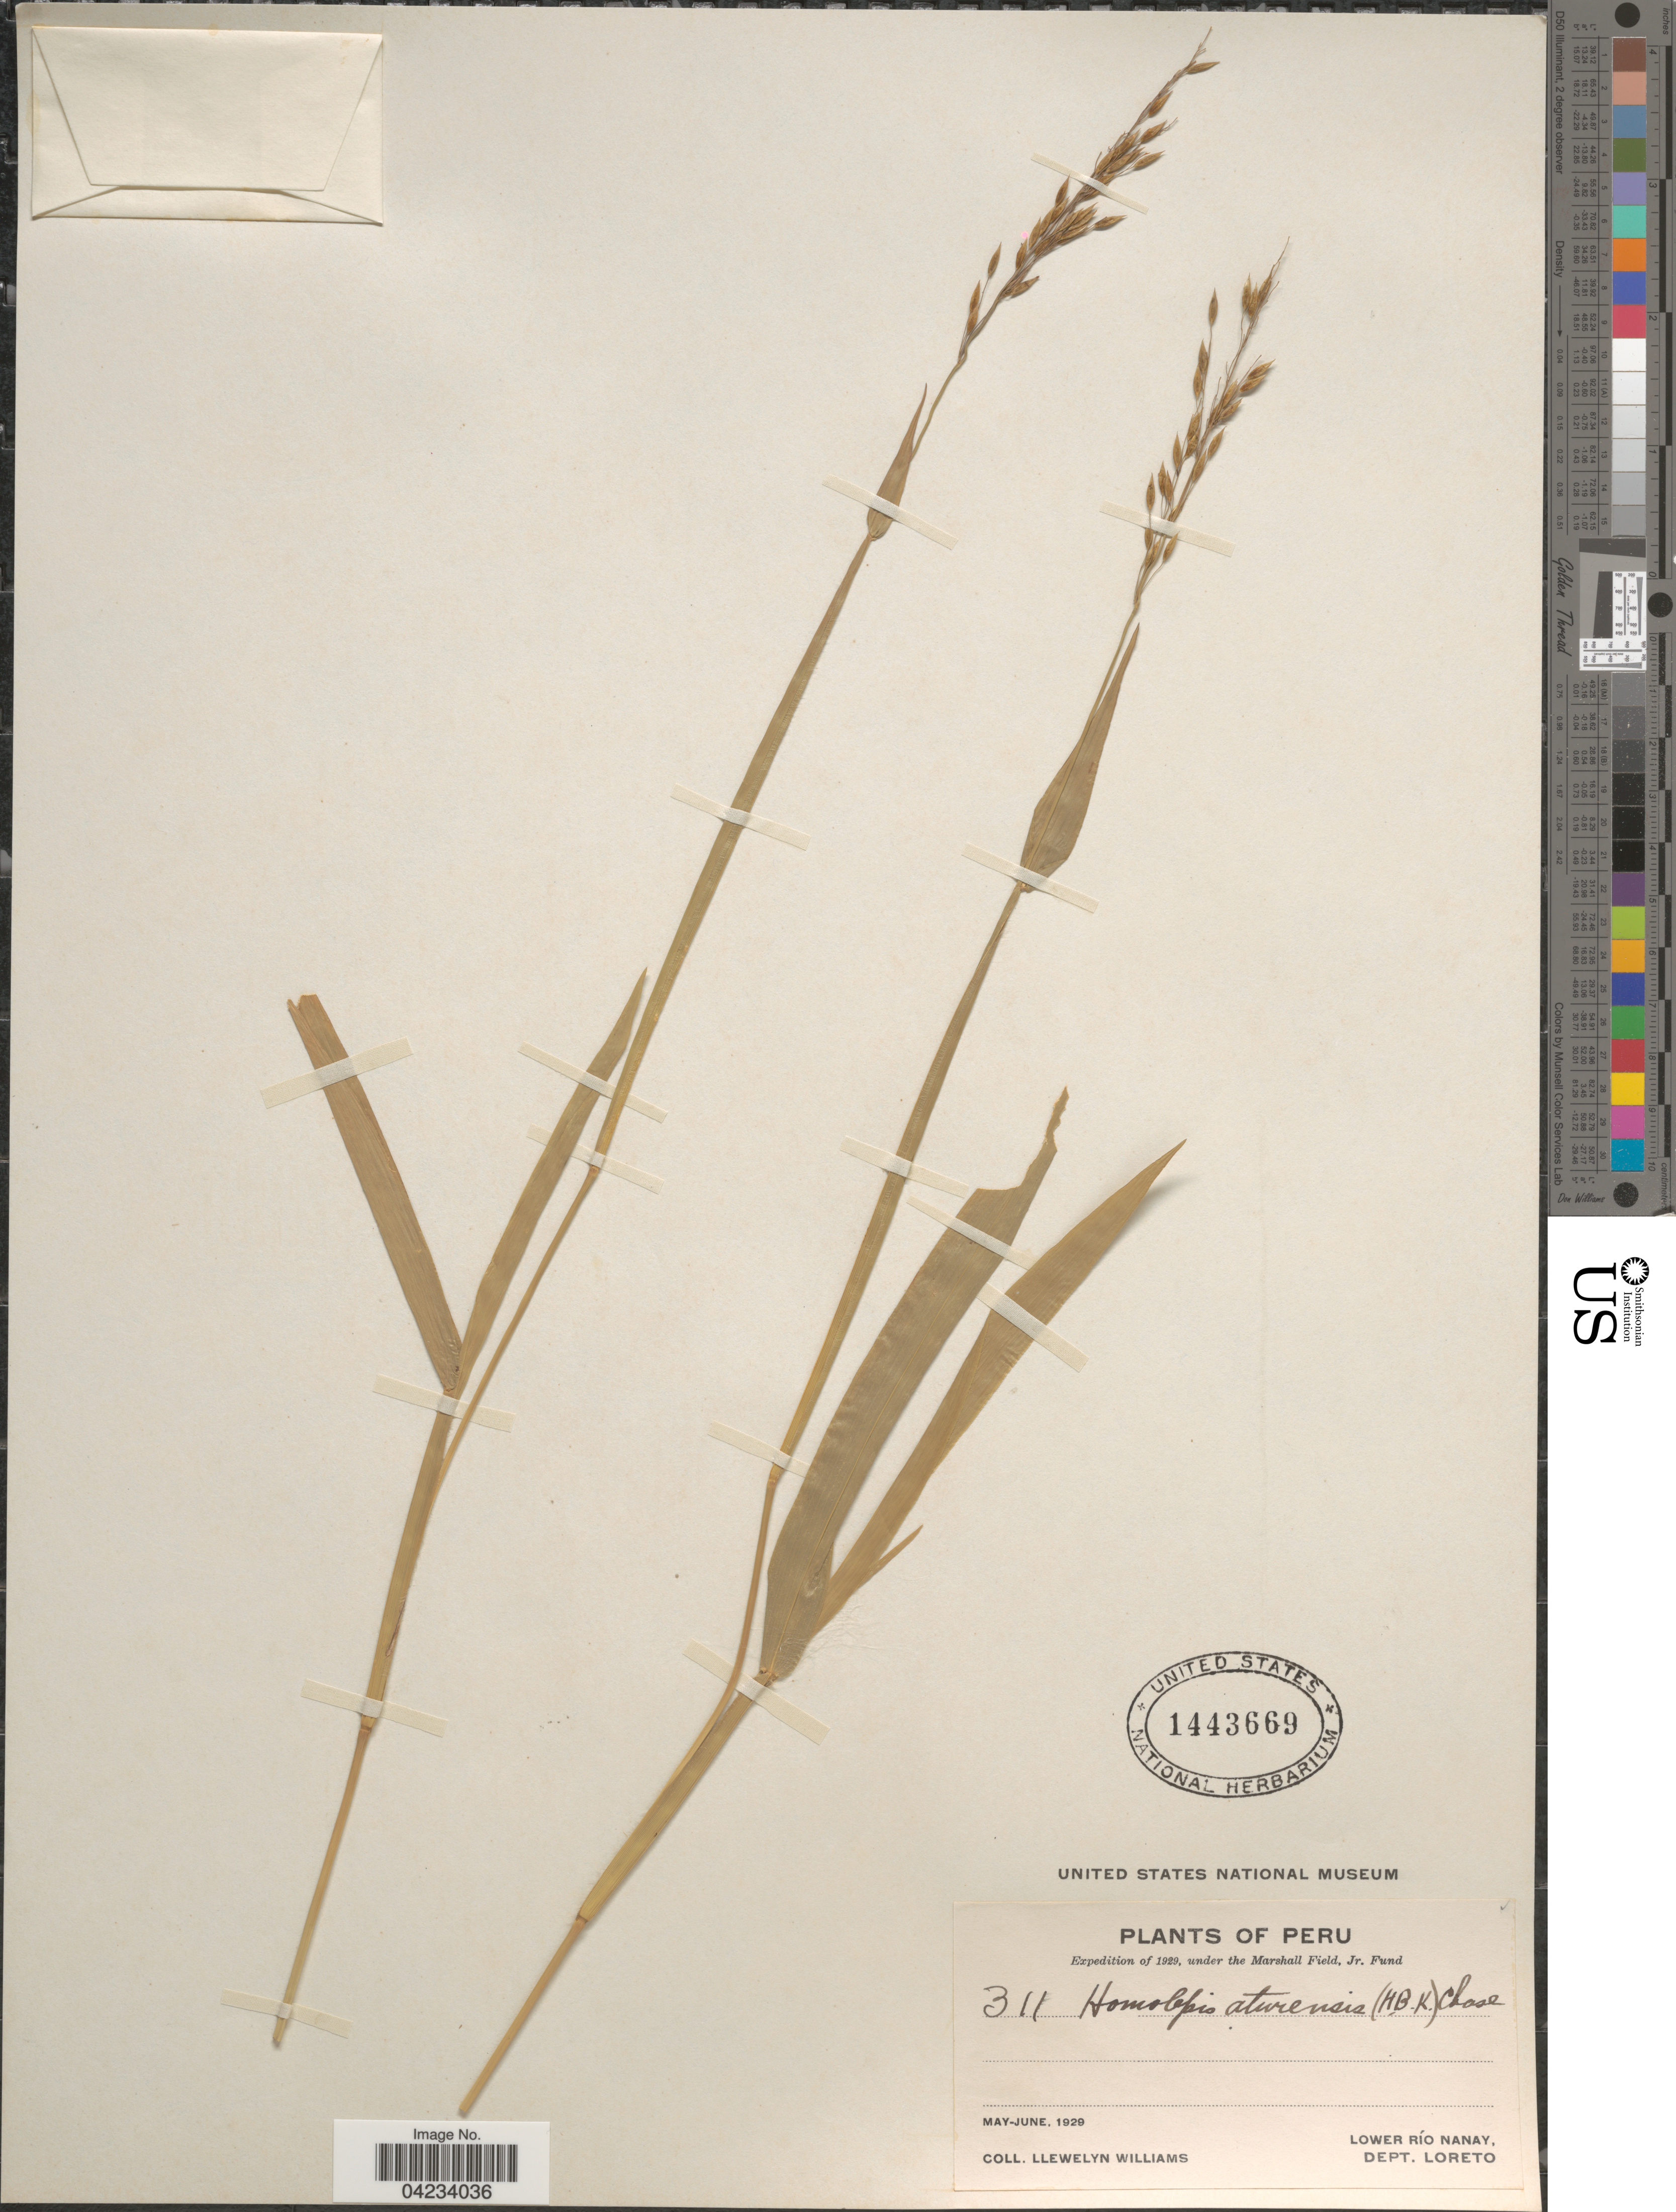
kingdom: Plantae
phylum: Tracheophyta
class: Liliopsida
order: Poales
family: Poaceae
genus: Homolepis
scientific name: Homolepis aturensis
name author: (Kunth) Chase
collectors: Ll. Williams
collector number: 311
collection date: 1929-05/1929-06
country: Peru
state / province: Loreto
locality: Expedition of 1929. Lower Río Nanay. Dept. Loreto.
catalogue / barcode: US 1443669